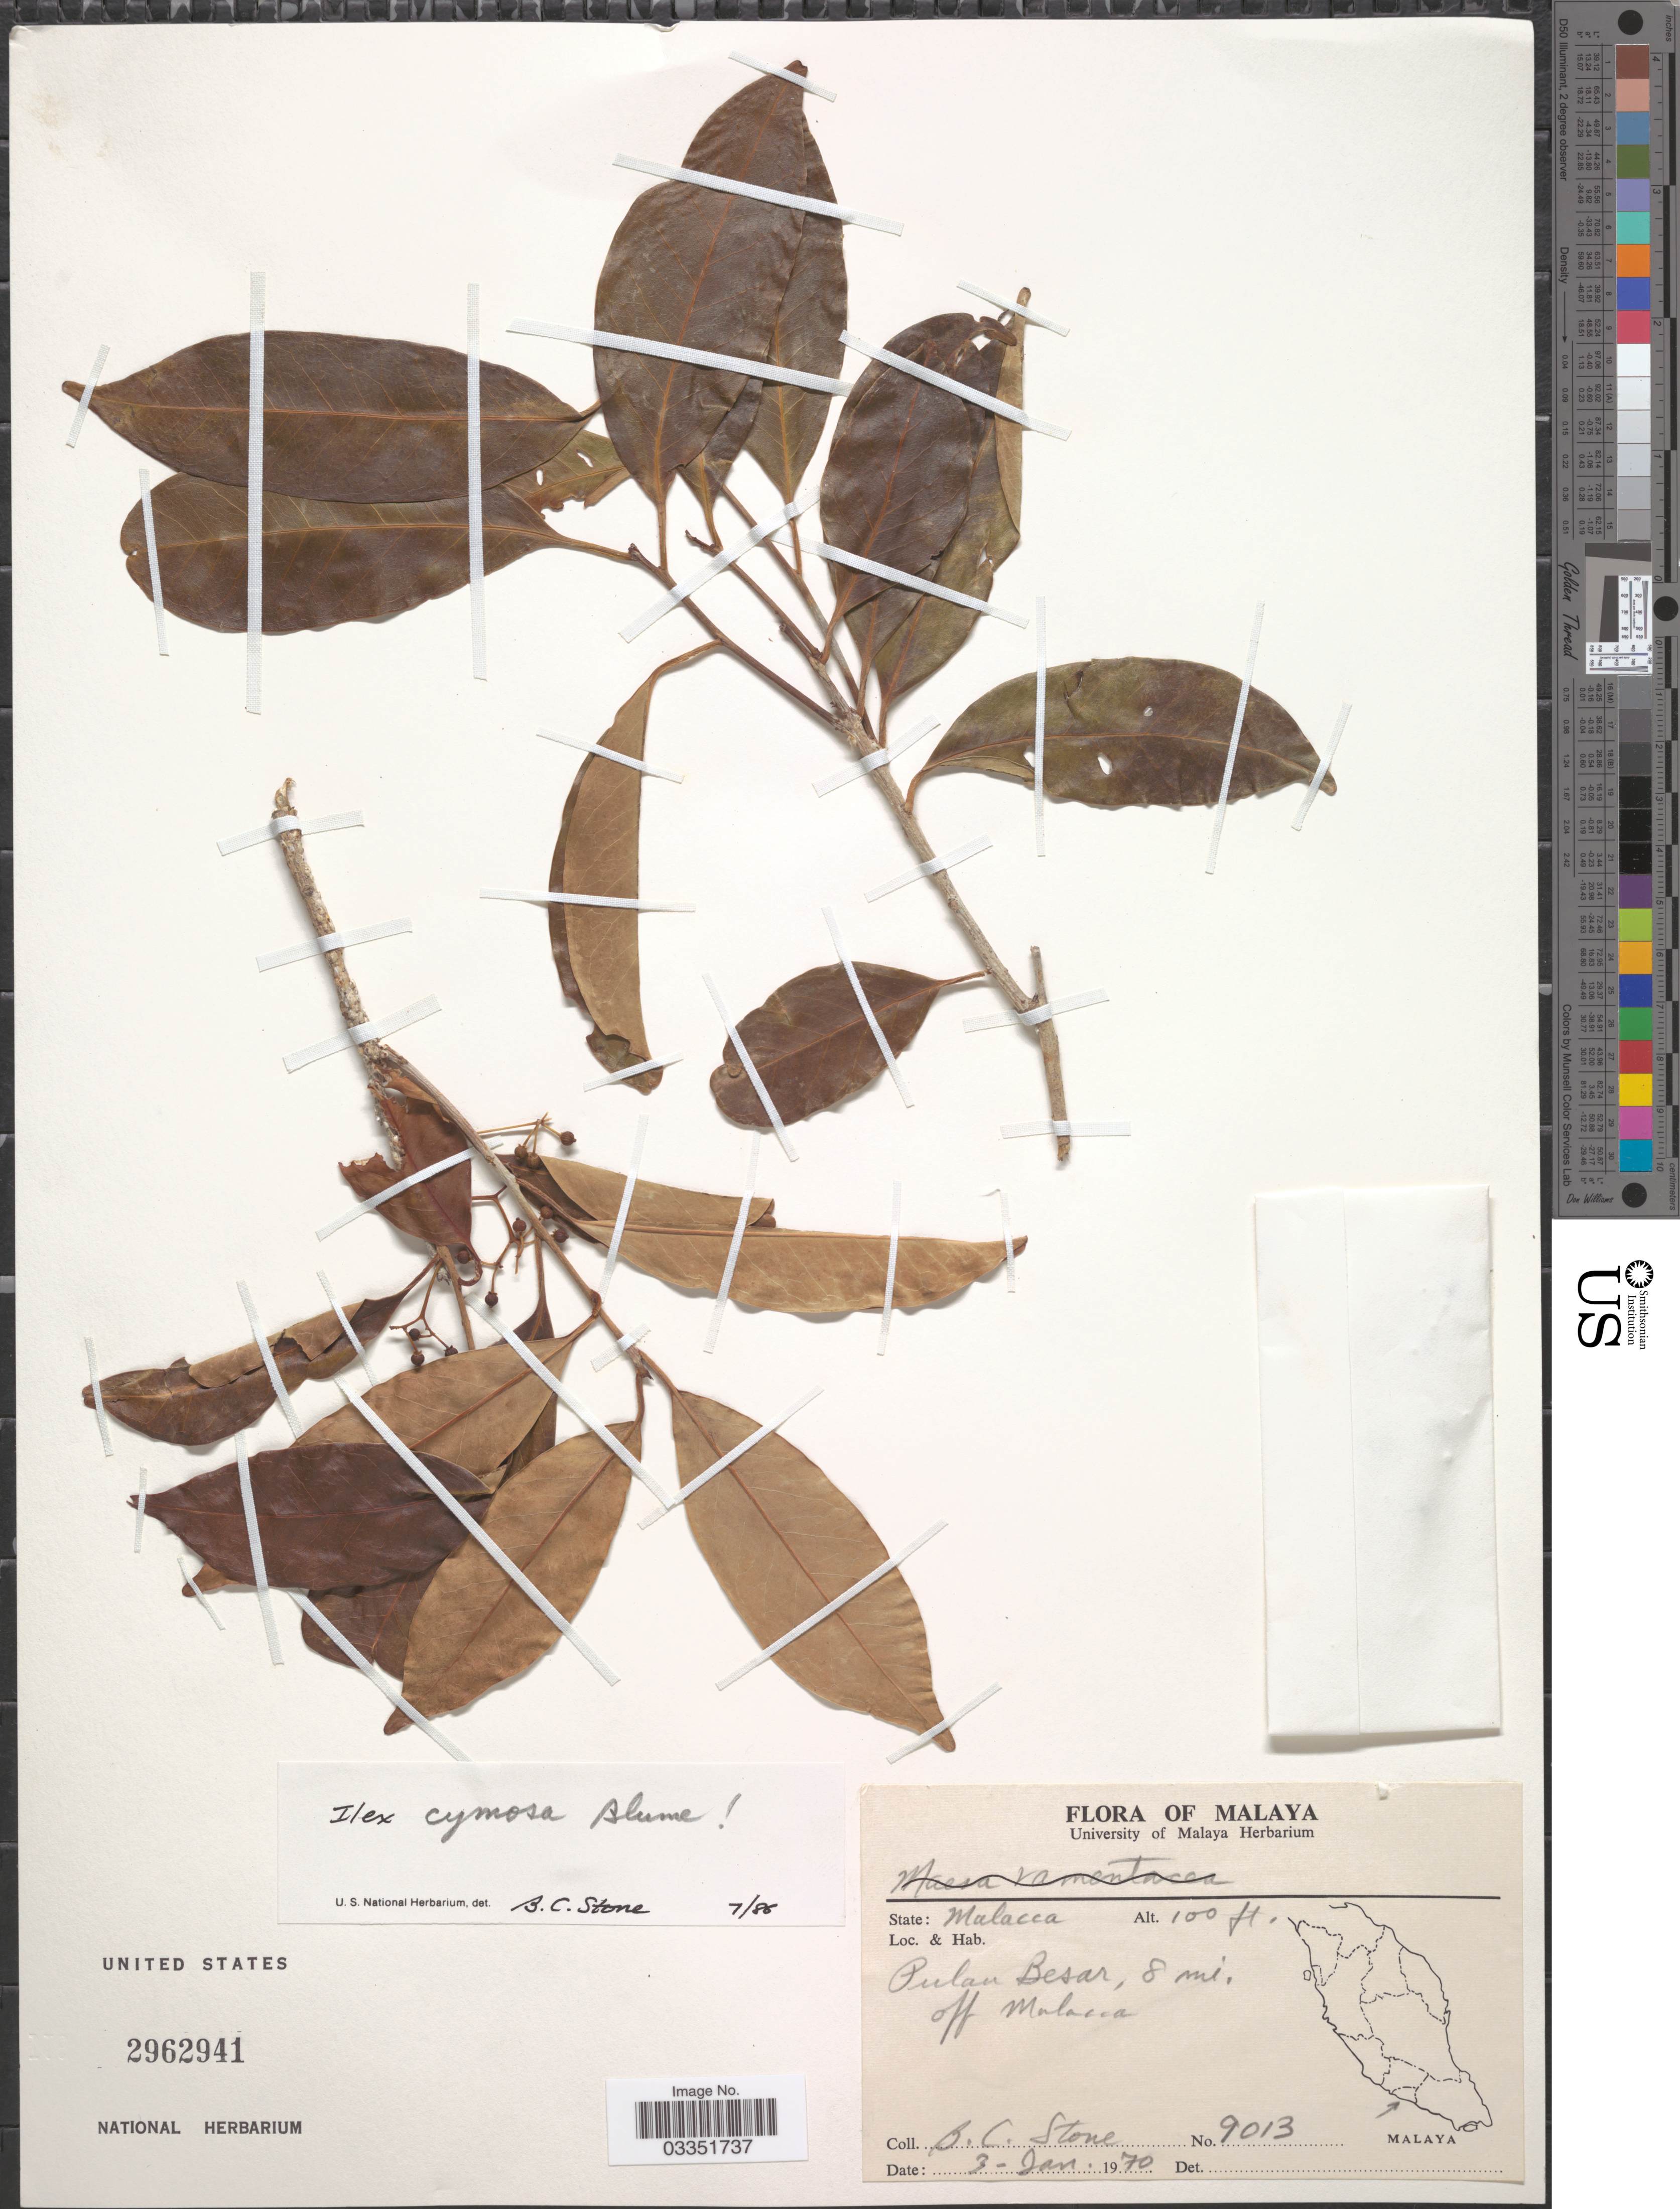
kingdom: Plantae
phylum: Tracheophyta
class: Magnoliopsida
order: Aquifoliales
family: Aquifoliaceae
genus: Ilex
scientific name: Ilex cymosa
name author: Blume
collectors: B. C. Stone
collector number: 9013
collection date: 1970-01-03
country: Malaysia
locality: Malaya. State: Malacca. Pulan Besar, 8 mi. off Malacca.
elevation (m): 30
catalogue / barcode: US 2962941